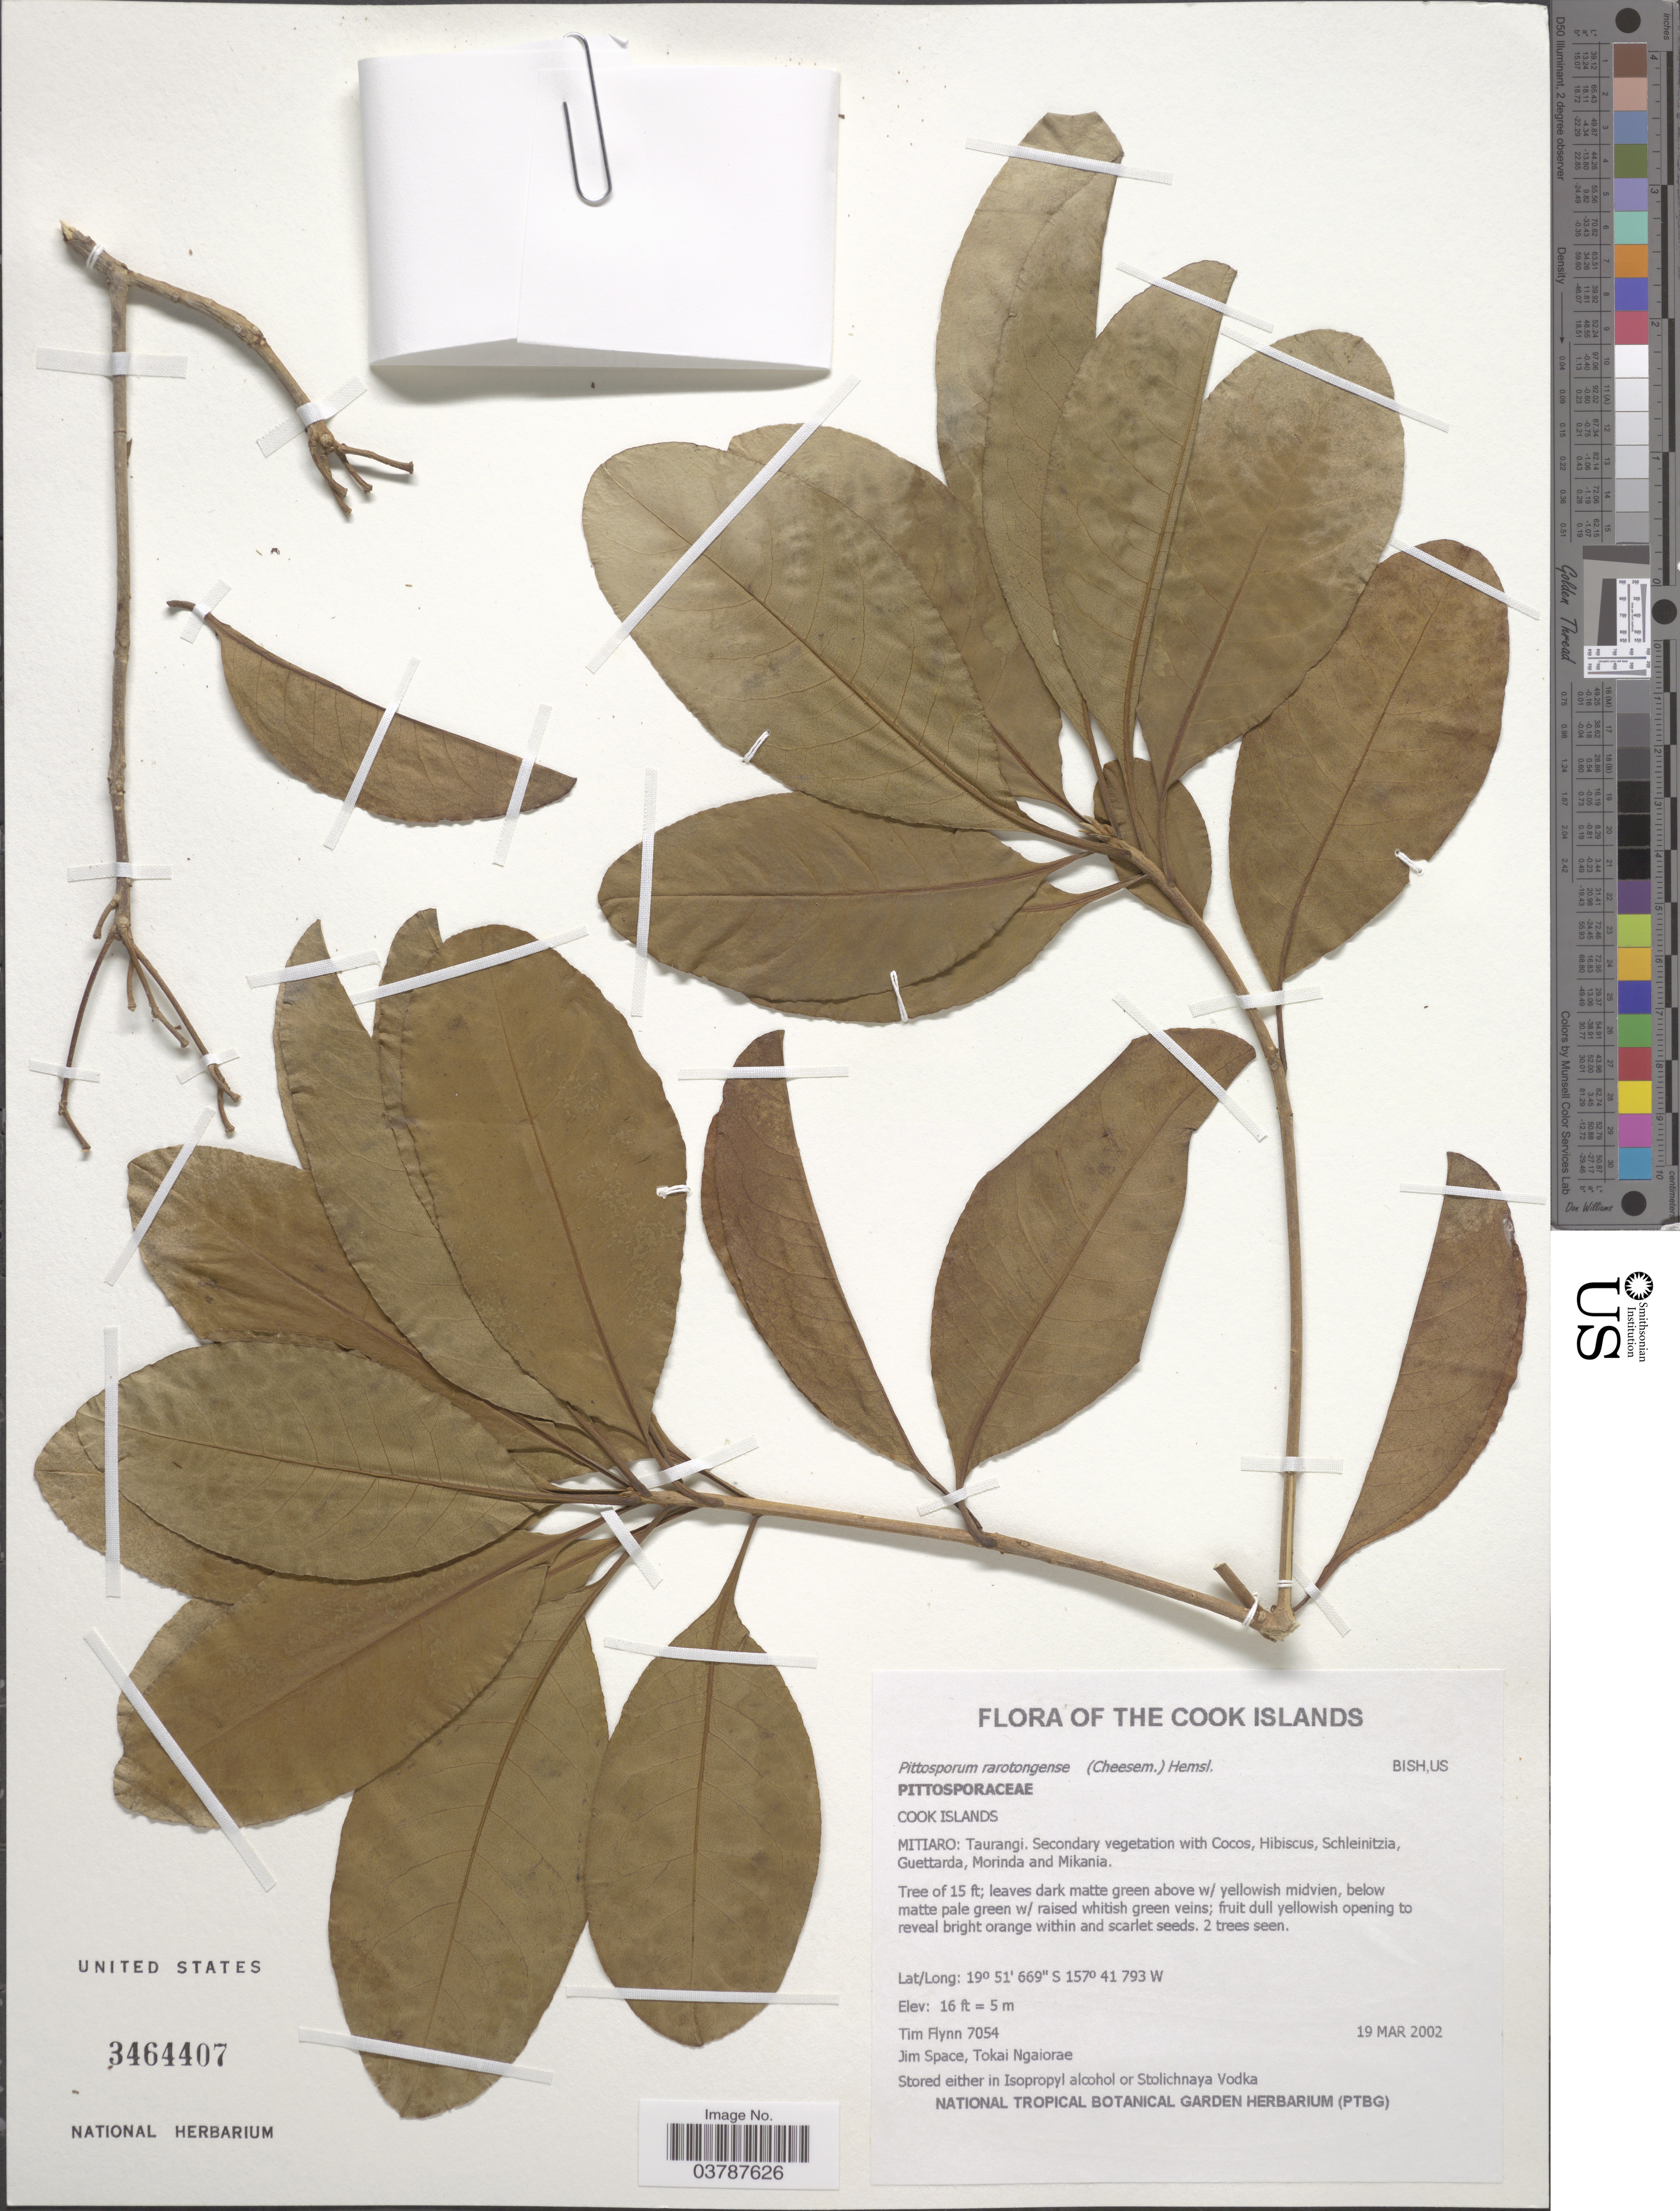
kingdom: Plantae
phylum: Tracheophyta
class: Magnoliopsida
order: Apiales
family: Pittosporaceae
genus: Pittosporum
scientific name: Pittosporum rarotongensis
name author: Cheesman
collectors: T. Flynn, J. Space & T. Ngaiorae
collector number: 7054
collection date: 2002-03-19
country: Cook Islands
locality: Mitiaro: Taurangi.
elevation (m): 5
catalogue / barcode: US 3464407